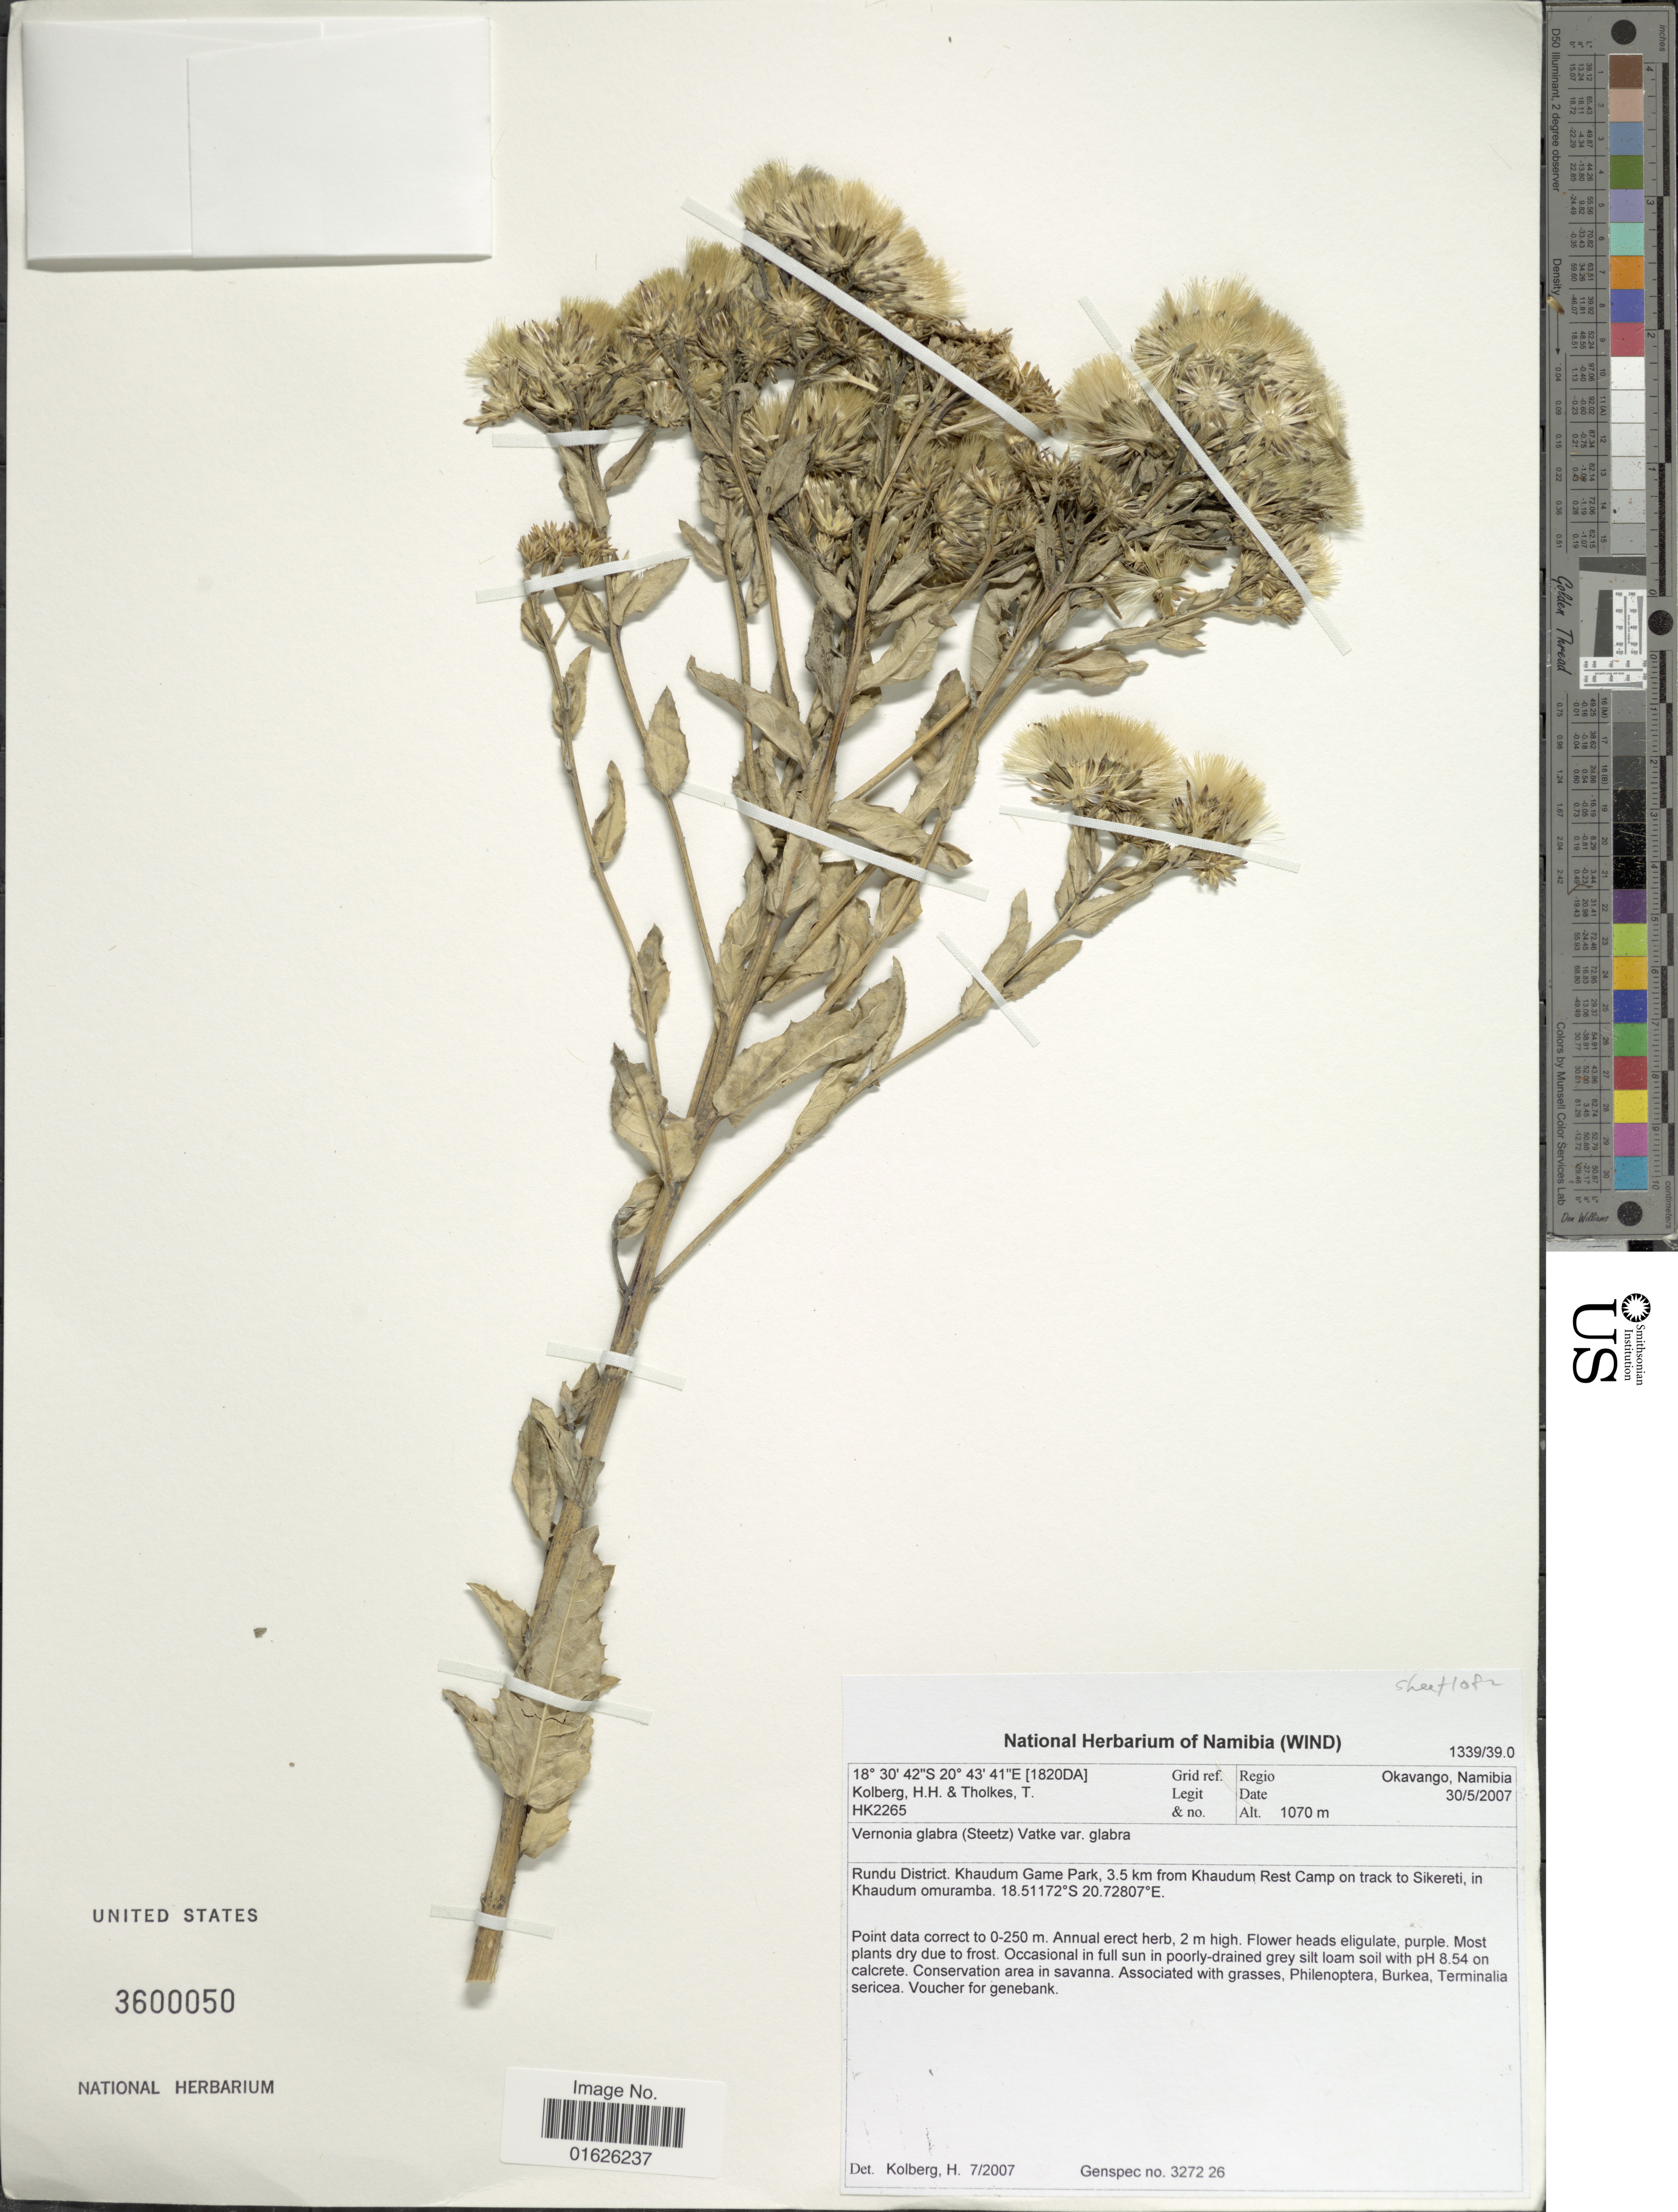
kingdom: Plantae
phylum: Tracheophyta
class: Magnoliopsida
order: Asterales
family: Asteraceae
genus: Linzia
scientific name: Linzia glabra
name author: Steetz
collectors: H. H. Kolberg & T. Tholkes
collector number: HK2265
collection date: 2007-05-30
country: Namibia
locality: Okavango, Namibia, Rundu District, Khaudum Game Park, 3.5 km from Khaudum Rest Camp on track to Sikereti, in Khaudum Omuramba, 18.51172° S , 20.72807° E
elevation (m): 1070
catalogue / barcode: US 3600050